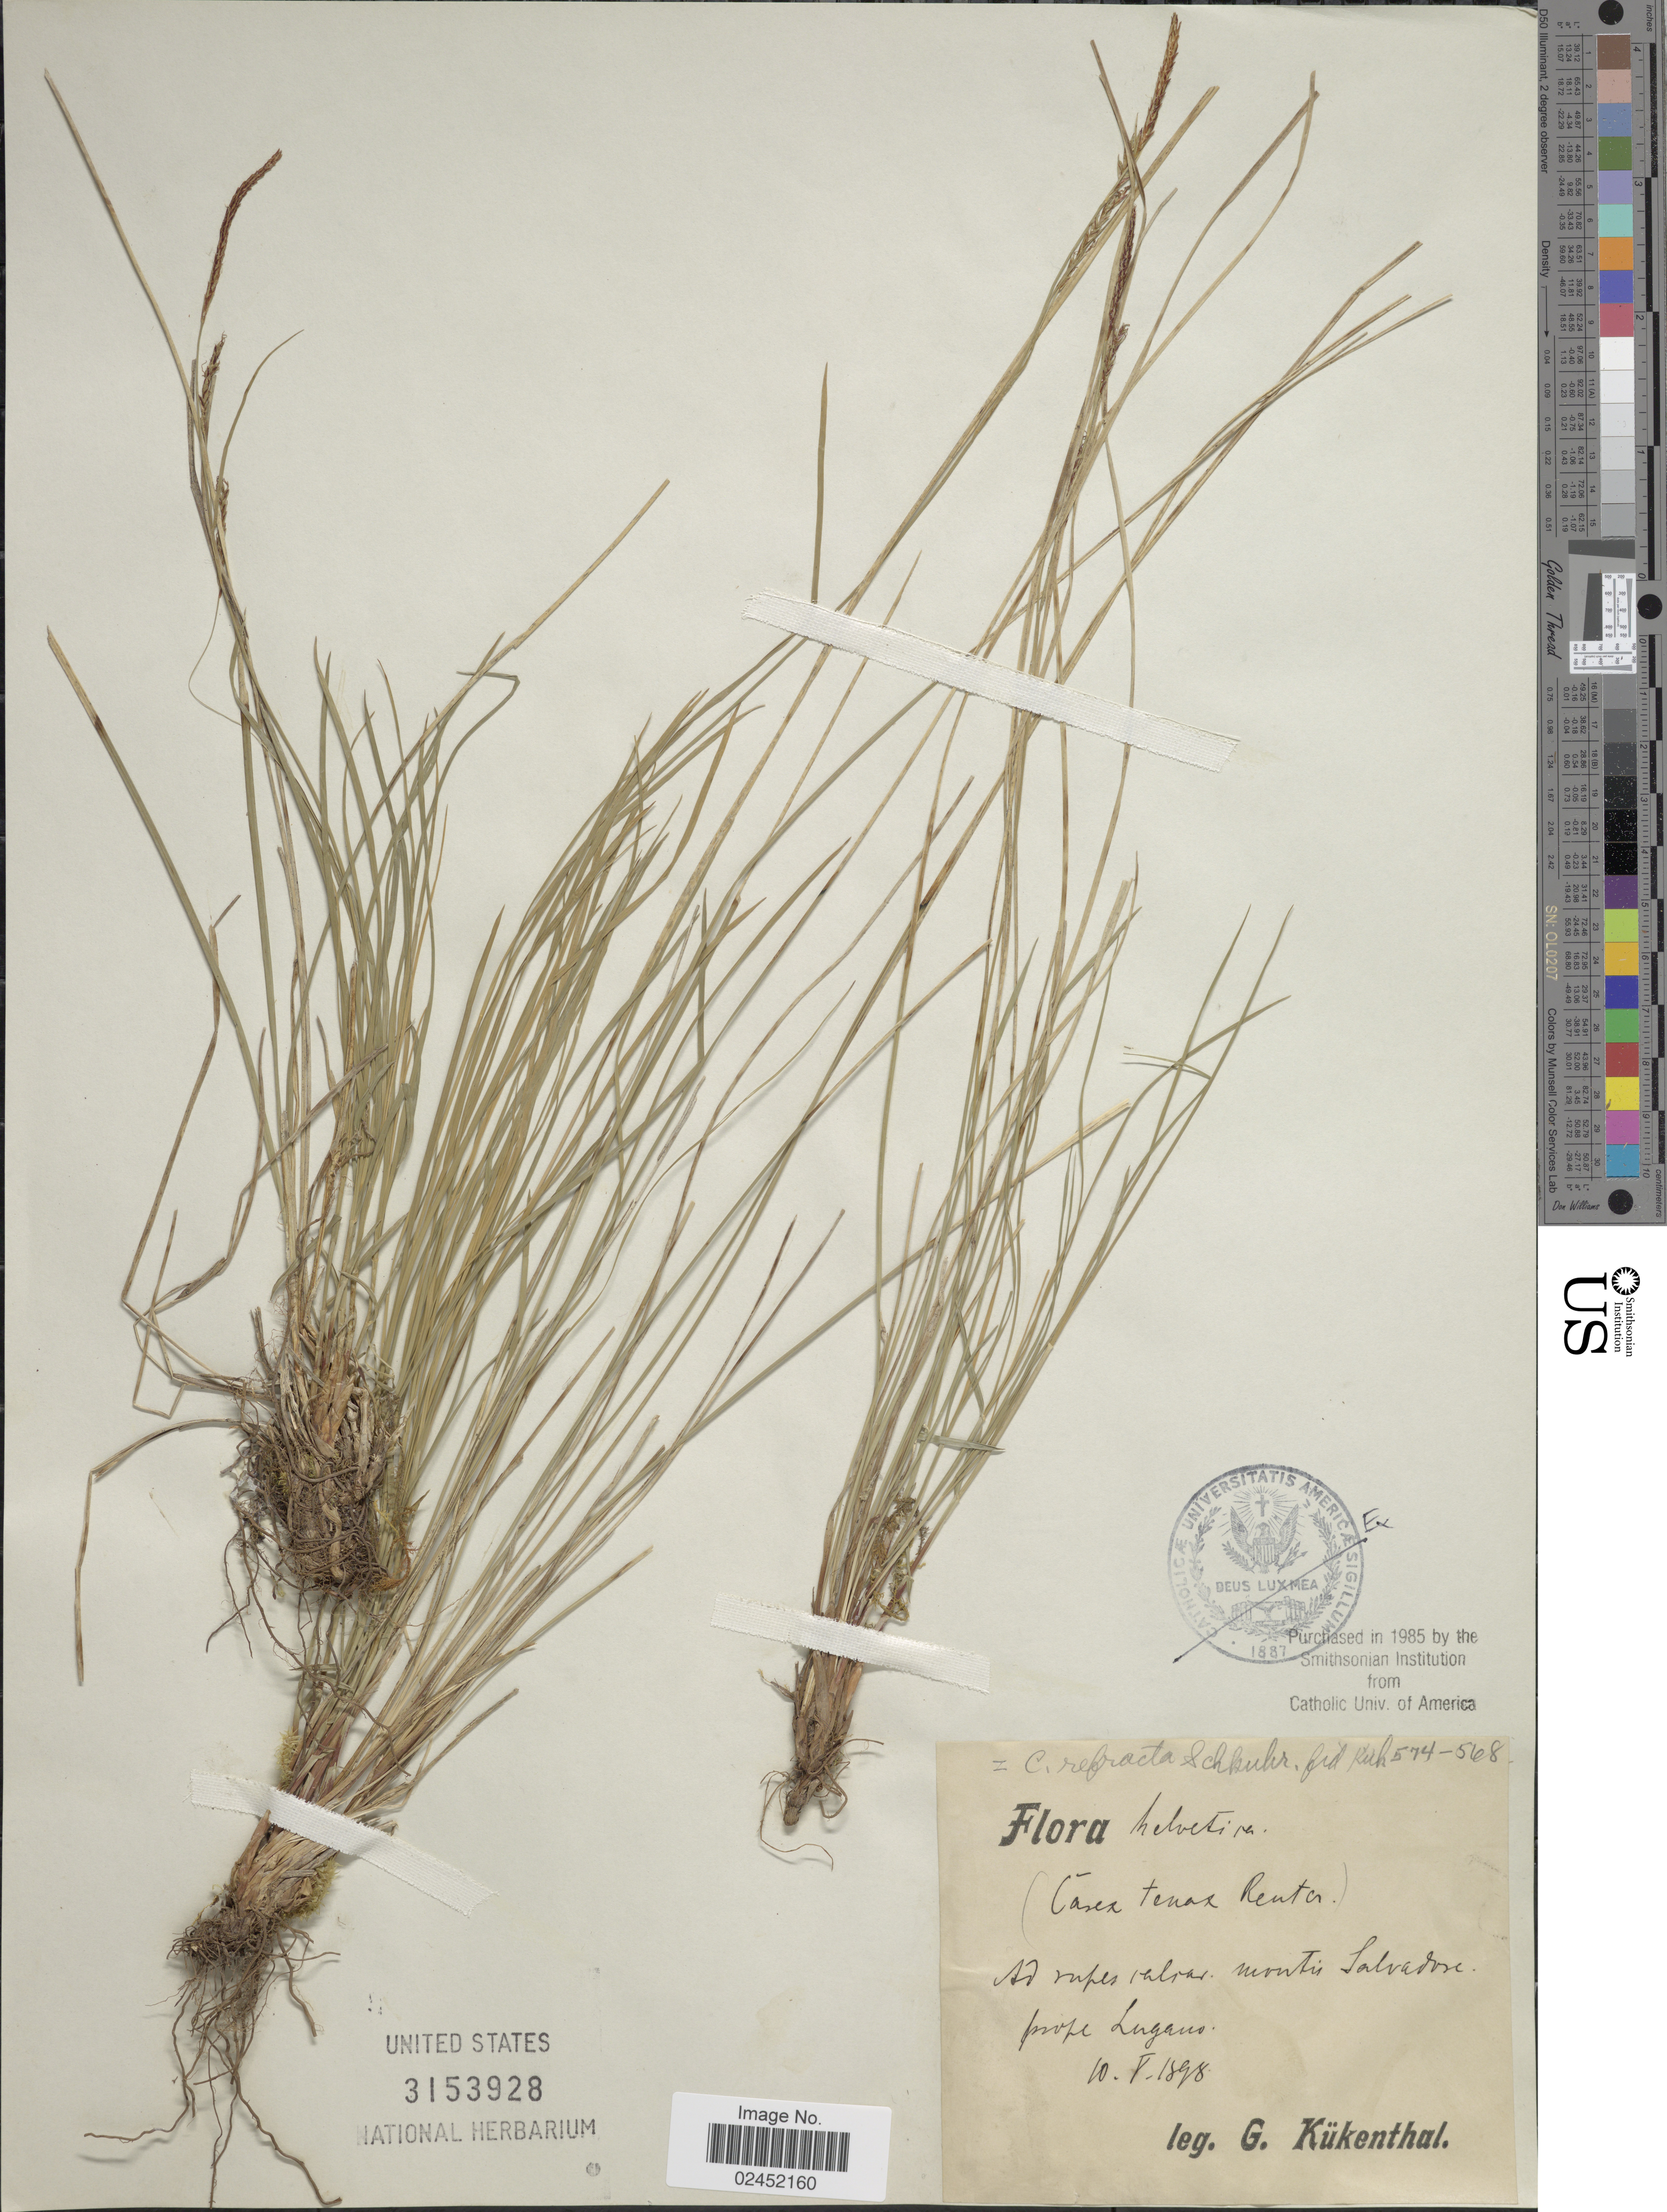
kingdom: Plantae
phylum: Tracheophyta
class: Liliopsida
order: Poales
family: Cyperaceae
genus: Carex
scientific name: Carex austroalpina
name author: Bech.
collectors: G. Kükenthal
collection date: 1898-05-10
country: Switzerland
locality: Ad rupes calcar, Montis Salvadore prope Lugano.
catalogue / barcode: US 3153928